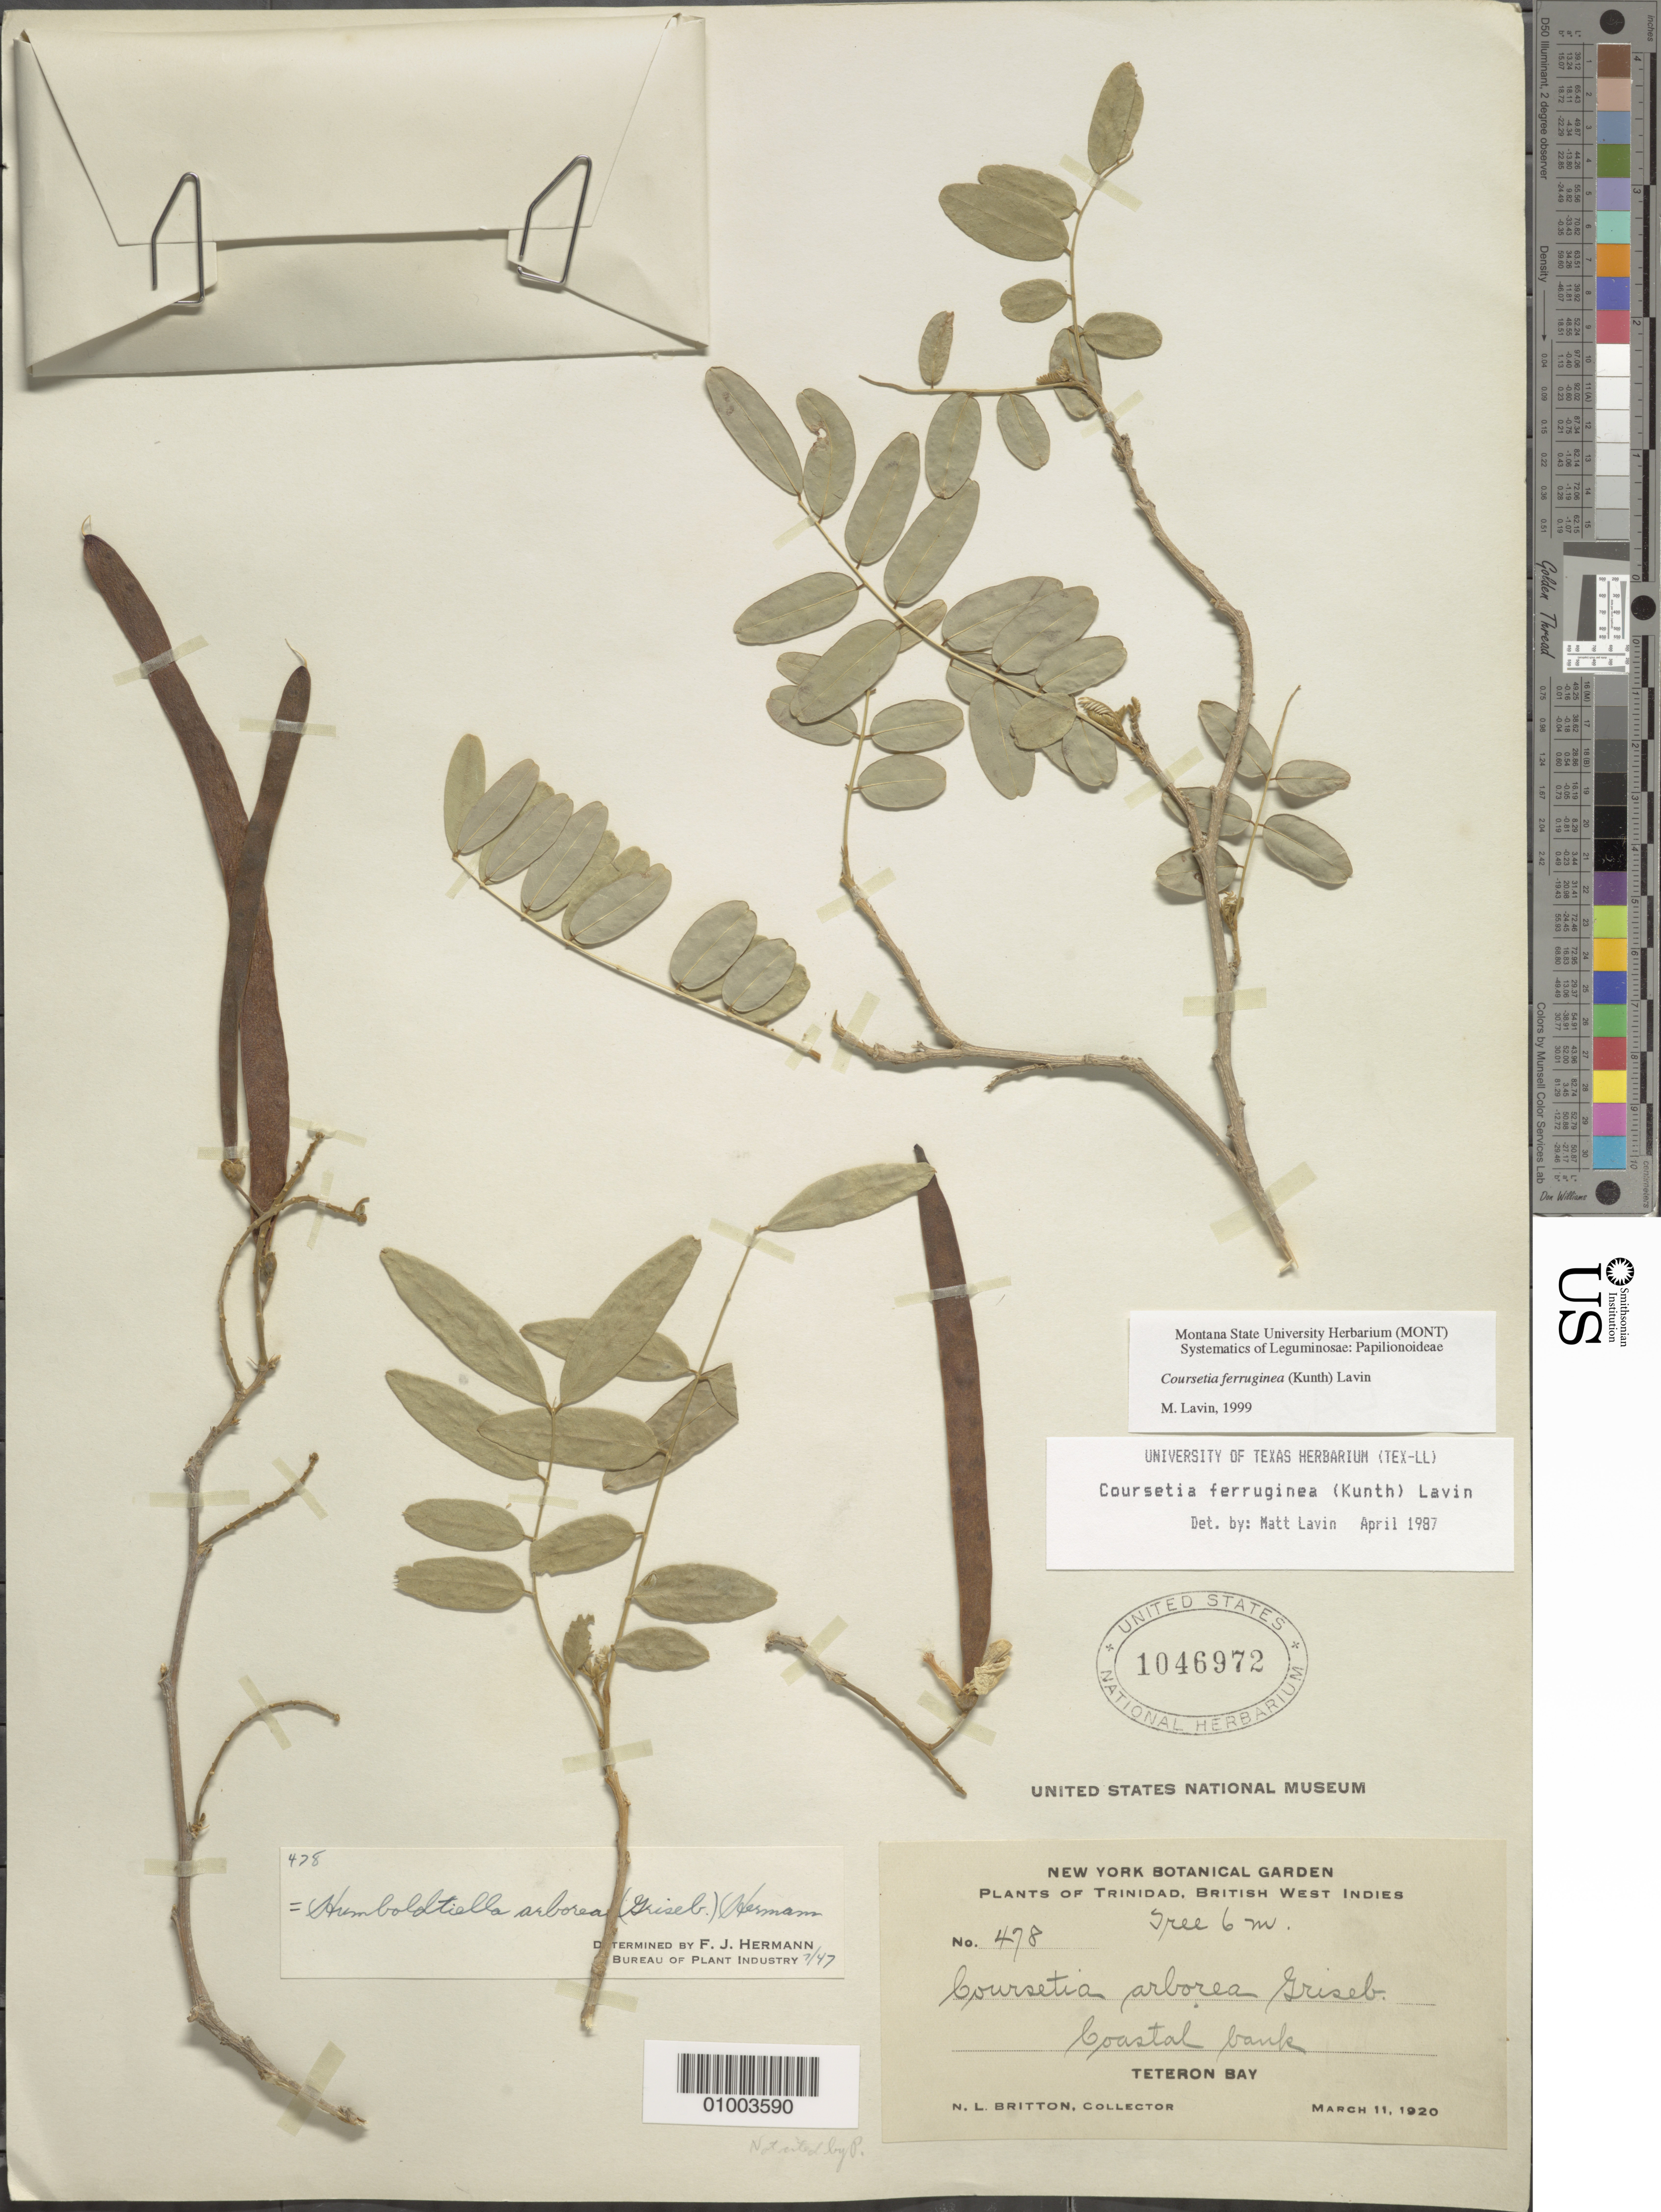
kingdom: Plantae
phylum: Tracheophyta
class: Magnoliopsida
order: Fabales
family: Fabaceae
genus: Coursetia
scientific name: Coursetia ferruginea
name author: (Kunth) Lavin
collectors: N. Britton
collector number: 478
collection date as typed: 11 Mar 1920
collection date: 1920-03-11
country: Trinidad and Tobago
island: Trinidad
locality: Teteron Bay - Coastal bank. Tree 6m.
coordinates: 0 N, 0 E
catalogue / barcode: US 1046972